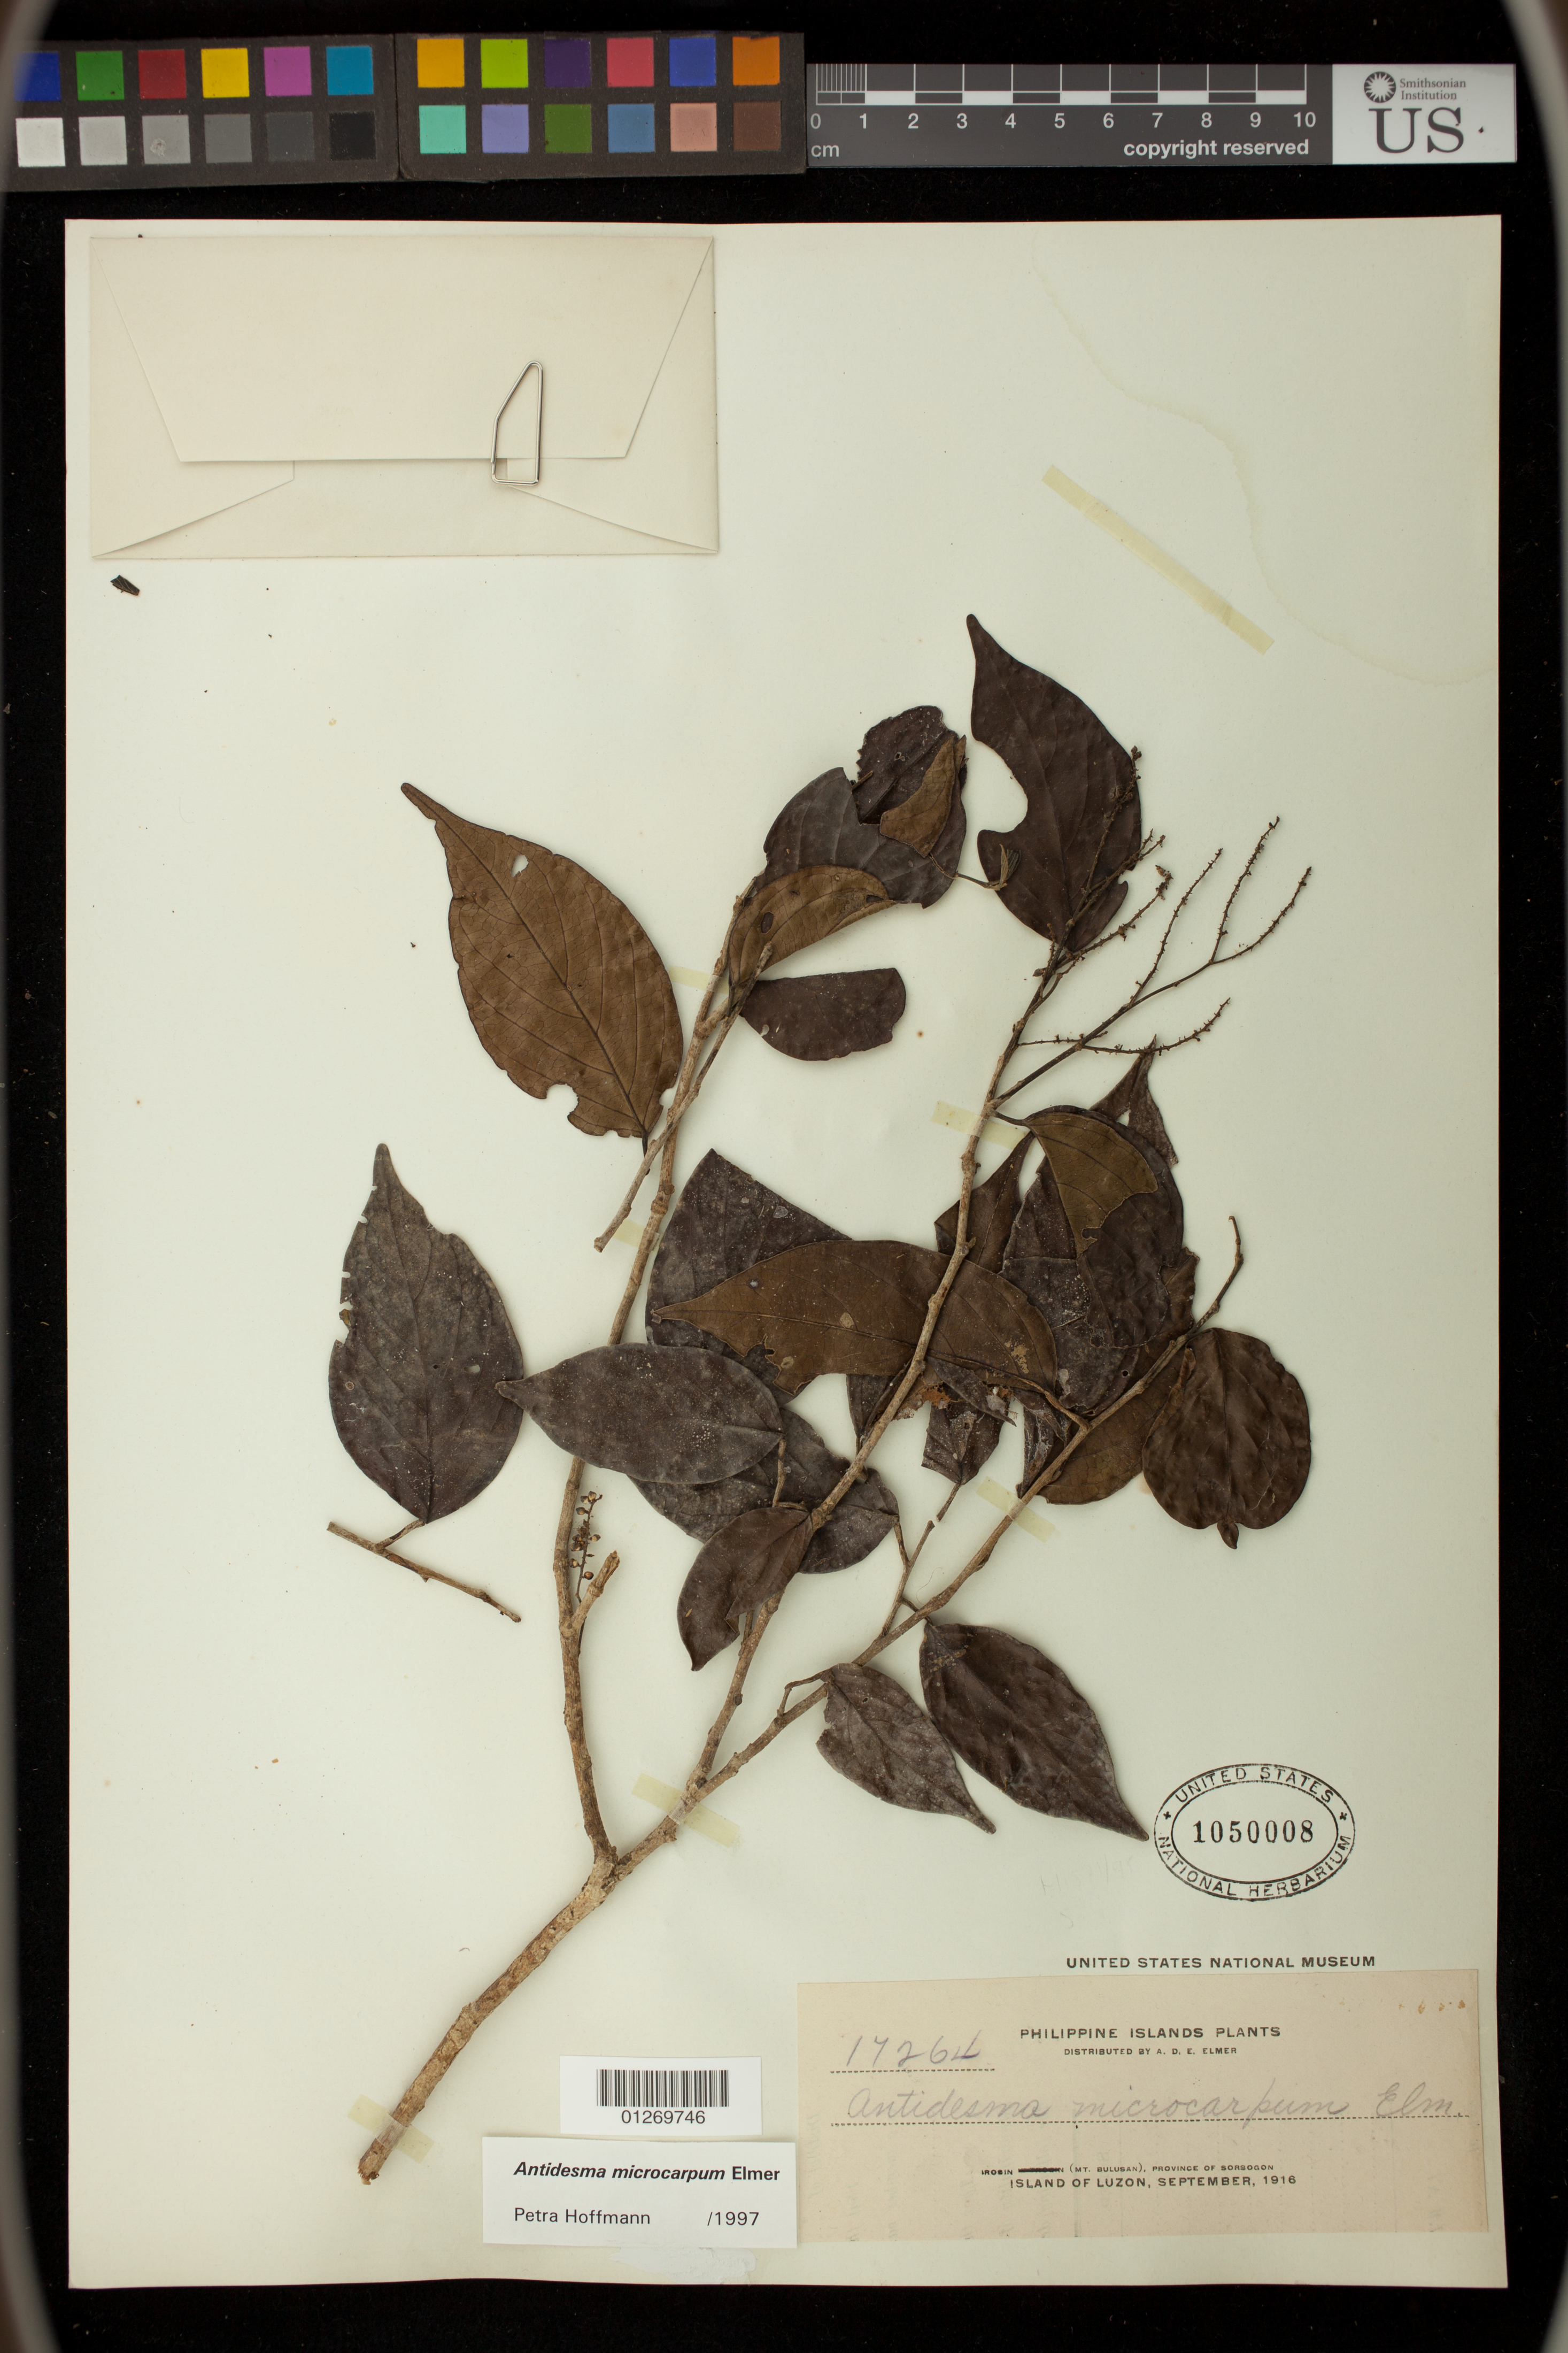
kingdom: Plantae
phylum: Tracheophyta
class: Magnoliopsida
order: Malpighiales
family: Phyllanthaceae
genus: Antidesma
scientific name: Antidesma microcarpum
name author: Elmer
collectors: A. D. E. Elmer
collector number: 17264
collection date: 1916-09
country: Philippines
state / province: Bicol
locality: Irosin (Mt. Bulusan), Province of Sorsogon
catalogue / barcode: US 1050008